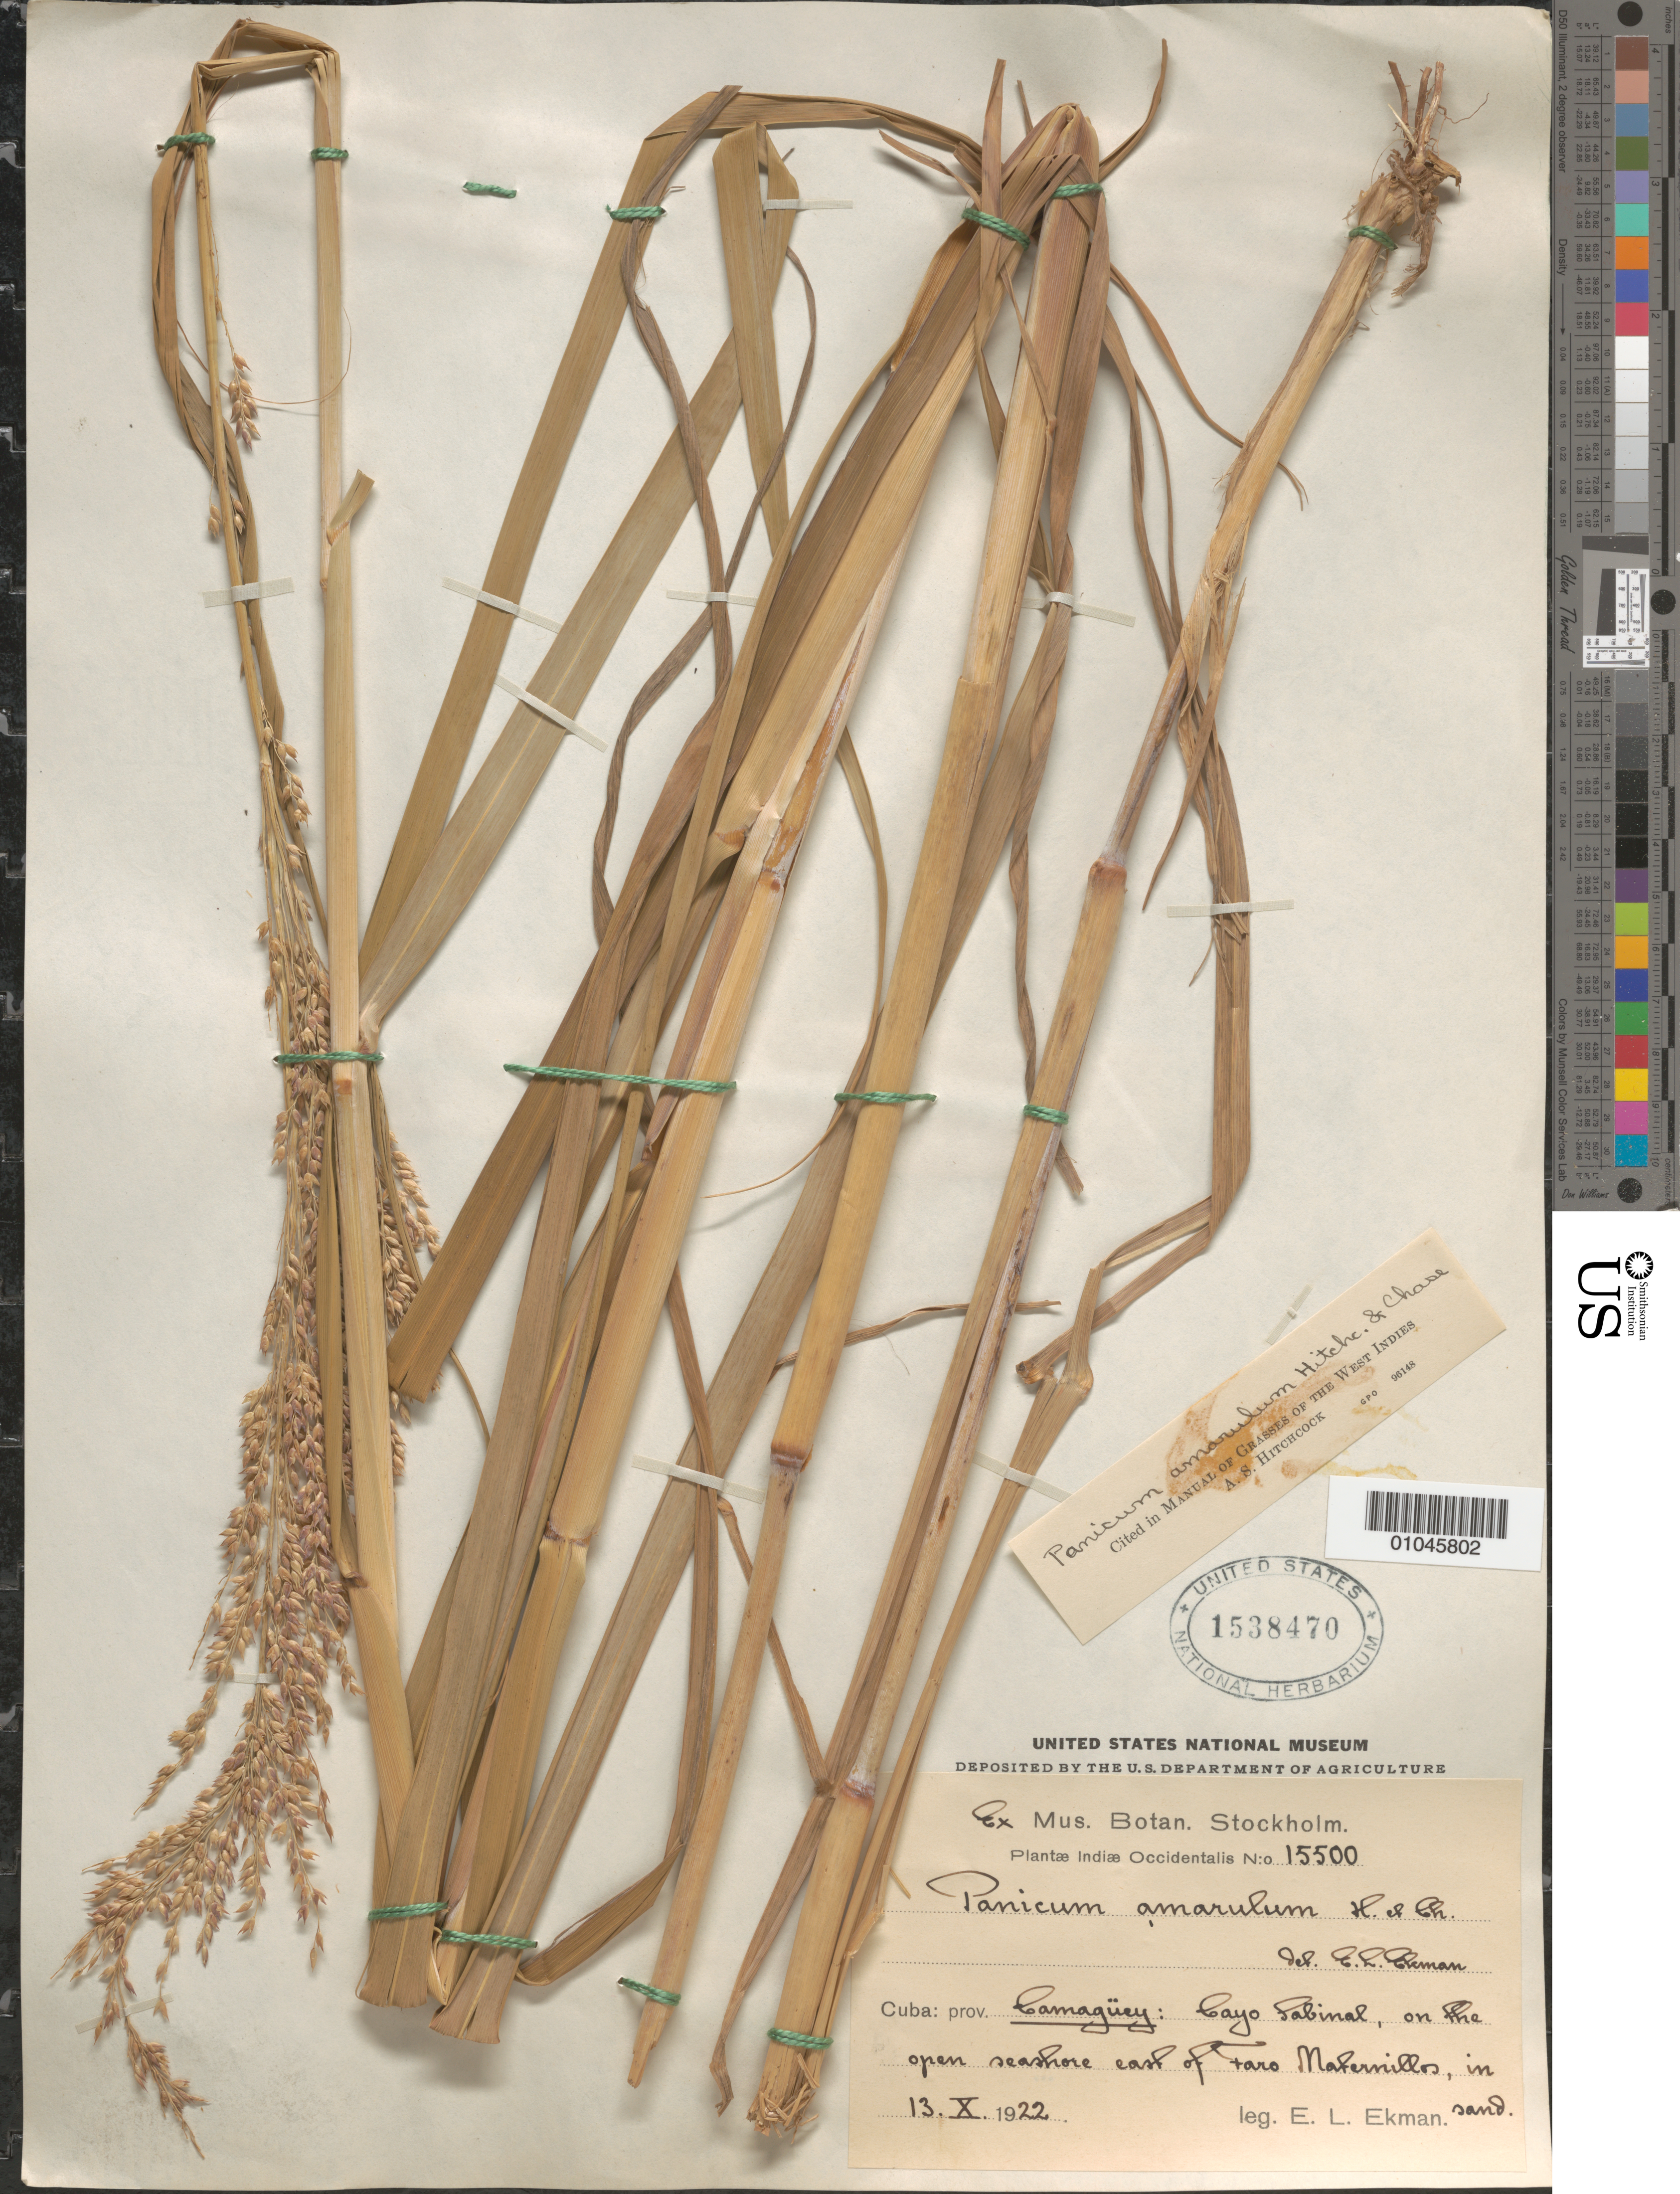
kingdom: Plantae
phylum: Tracheophyta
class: Liliopsida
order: Poales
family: Poaceae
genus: Panicum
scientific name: Panicum amarulum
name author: Hitchc. & Chase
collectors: E. L. Ekman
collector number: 15500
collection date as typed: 13 Oct 1922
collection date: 1922-10-13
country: Cuba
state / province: Camagüey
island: Cuba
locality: Cayo Sabinal, on the open seashore E of Faro Mafernillos, in sand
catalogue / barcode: US 1538470